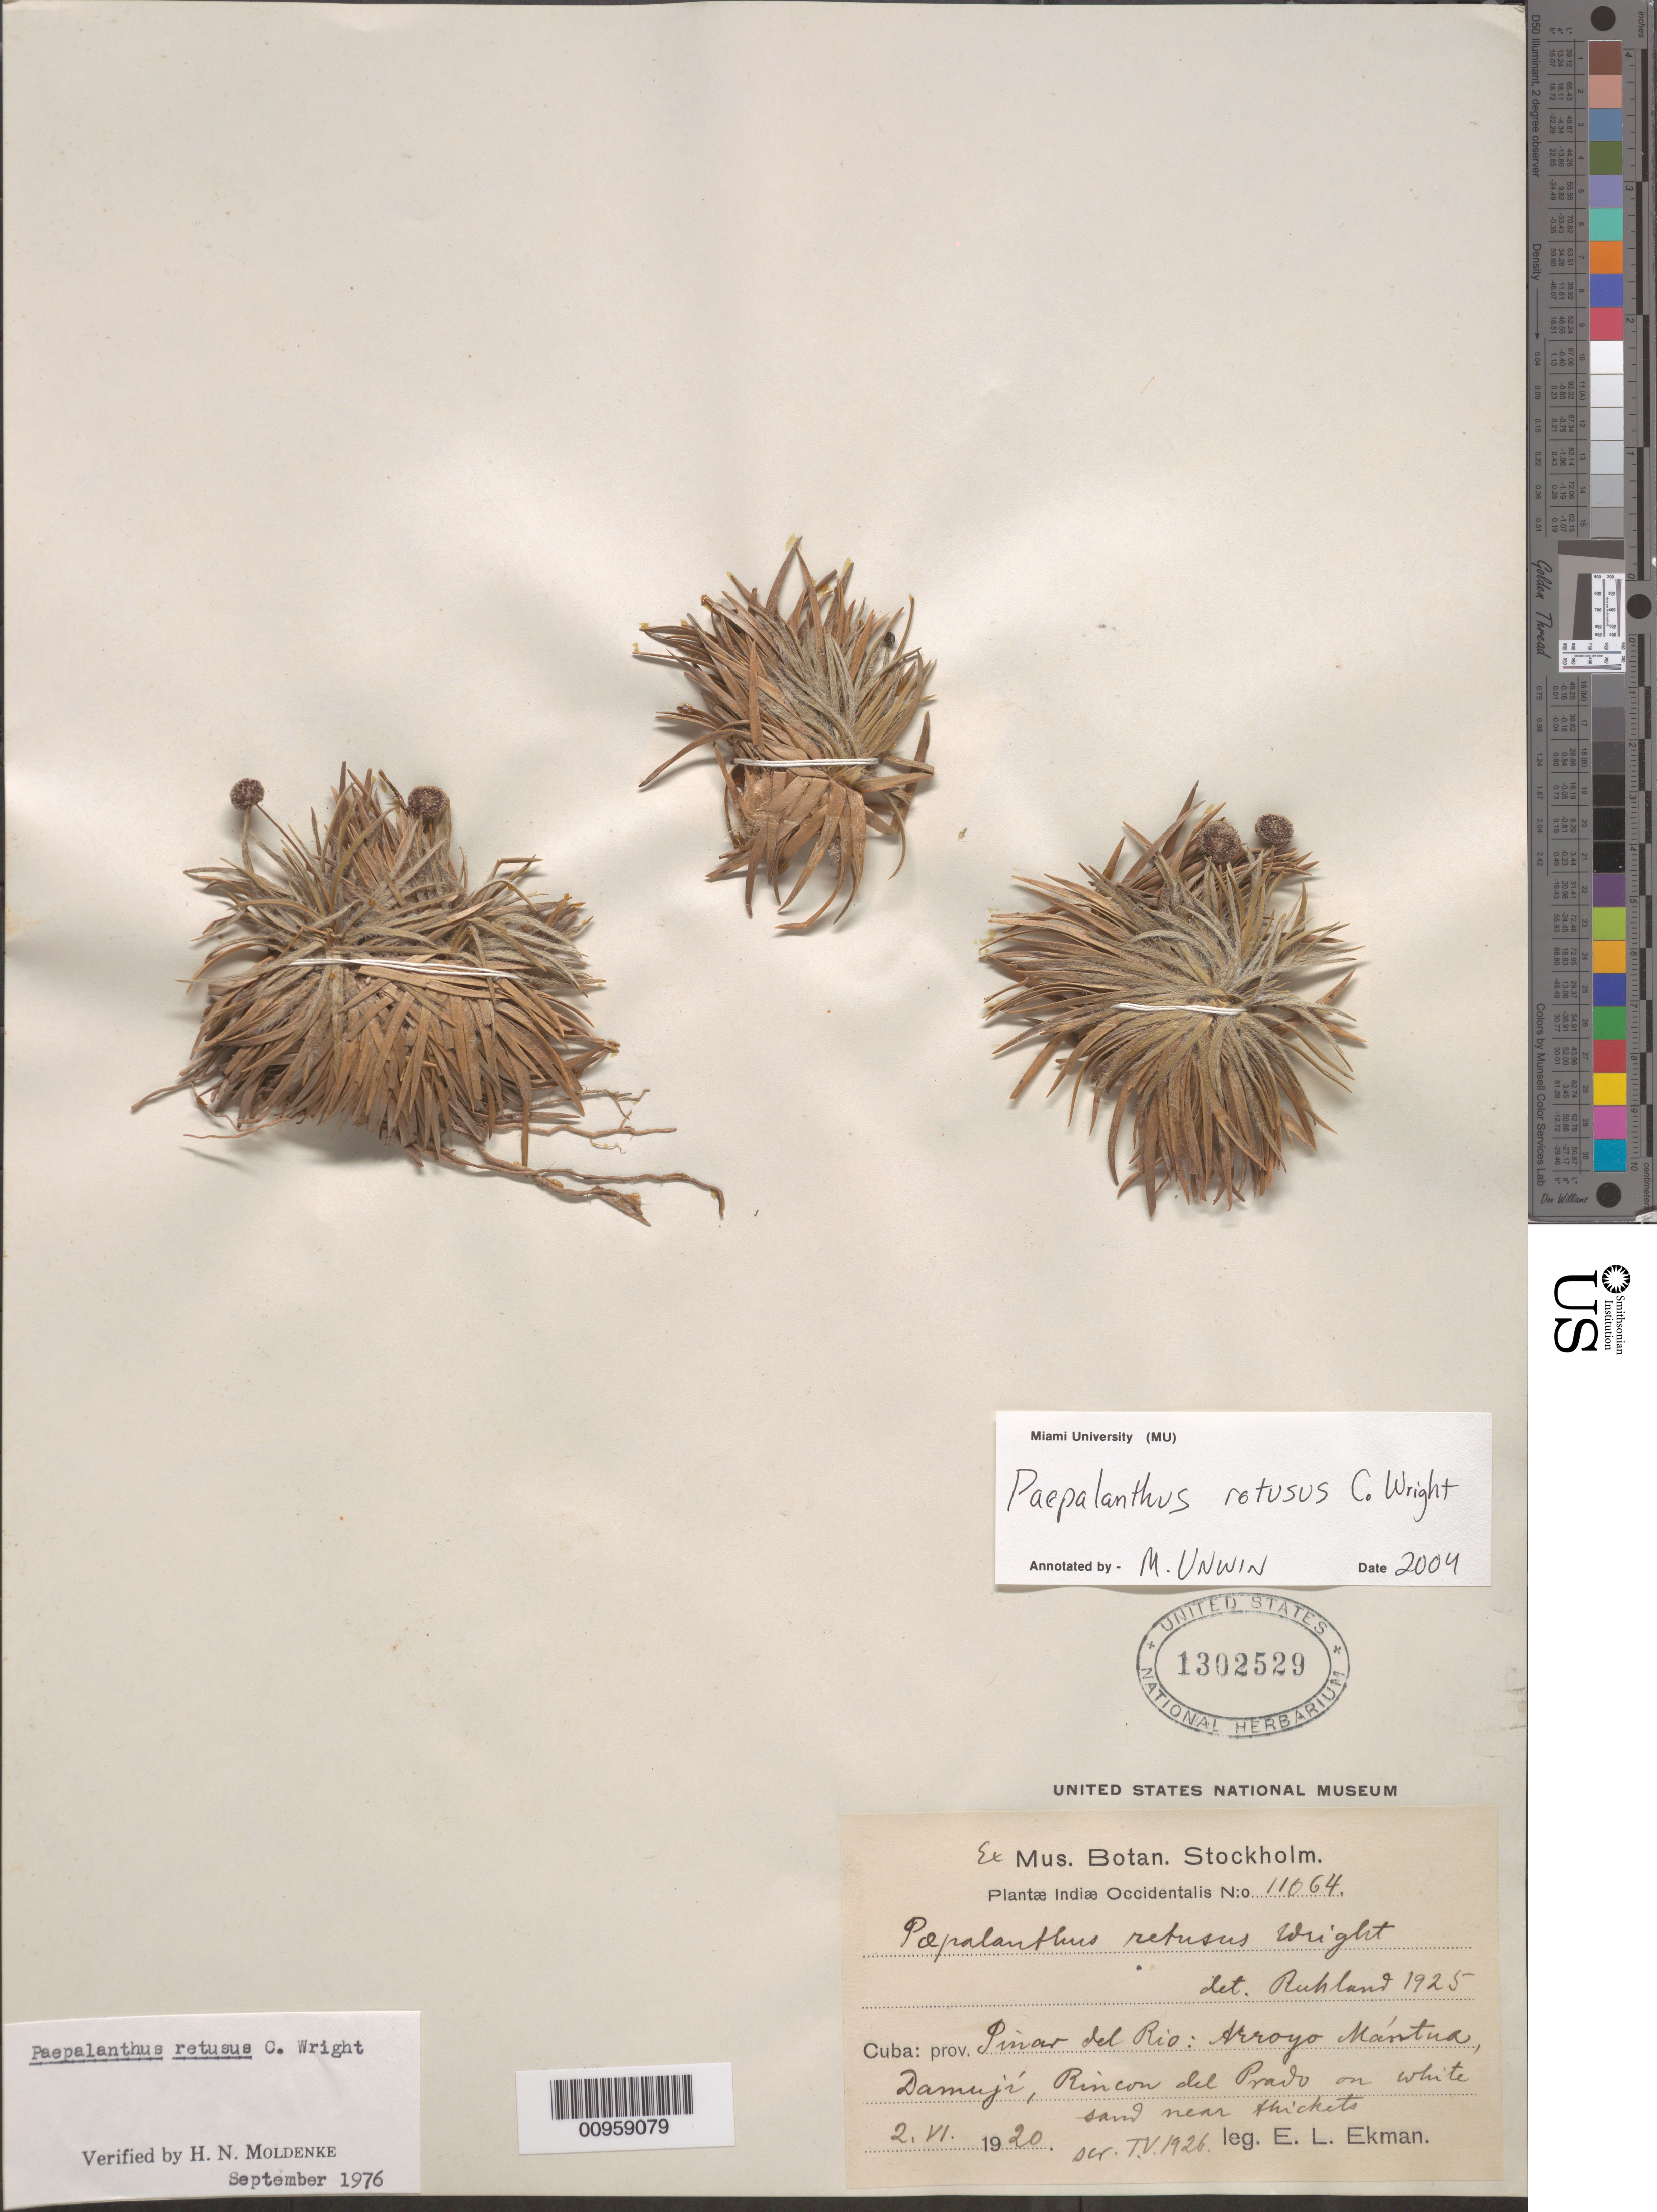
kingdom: Plantae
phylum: Tracheophyta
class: Liliopsida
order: Poales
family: Eriocaulaceae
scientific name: Giuliettia retusa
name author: (Wright) Andrino & Sano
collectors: E. L. Ekman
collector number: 11064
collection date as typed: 02 Jun 1920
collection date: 1920-06-02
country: Cuba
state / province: Pinar del Rio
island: Cuba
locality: Arroyo Masstua, Damují, Rincon del Prado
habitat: Sand near thickets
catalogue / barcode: US 1302529